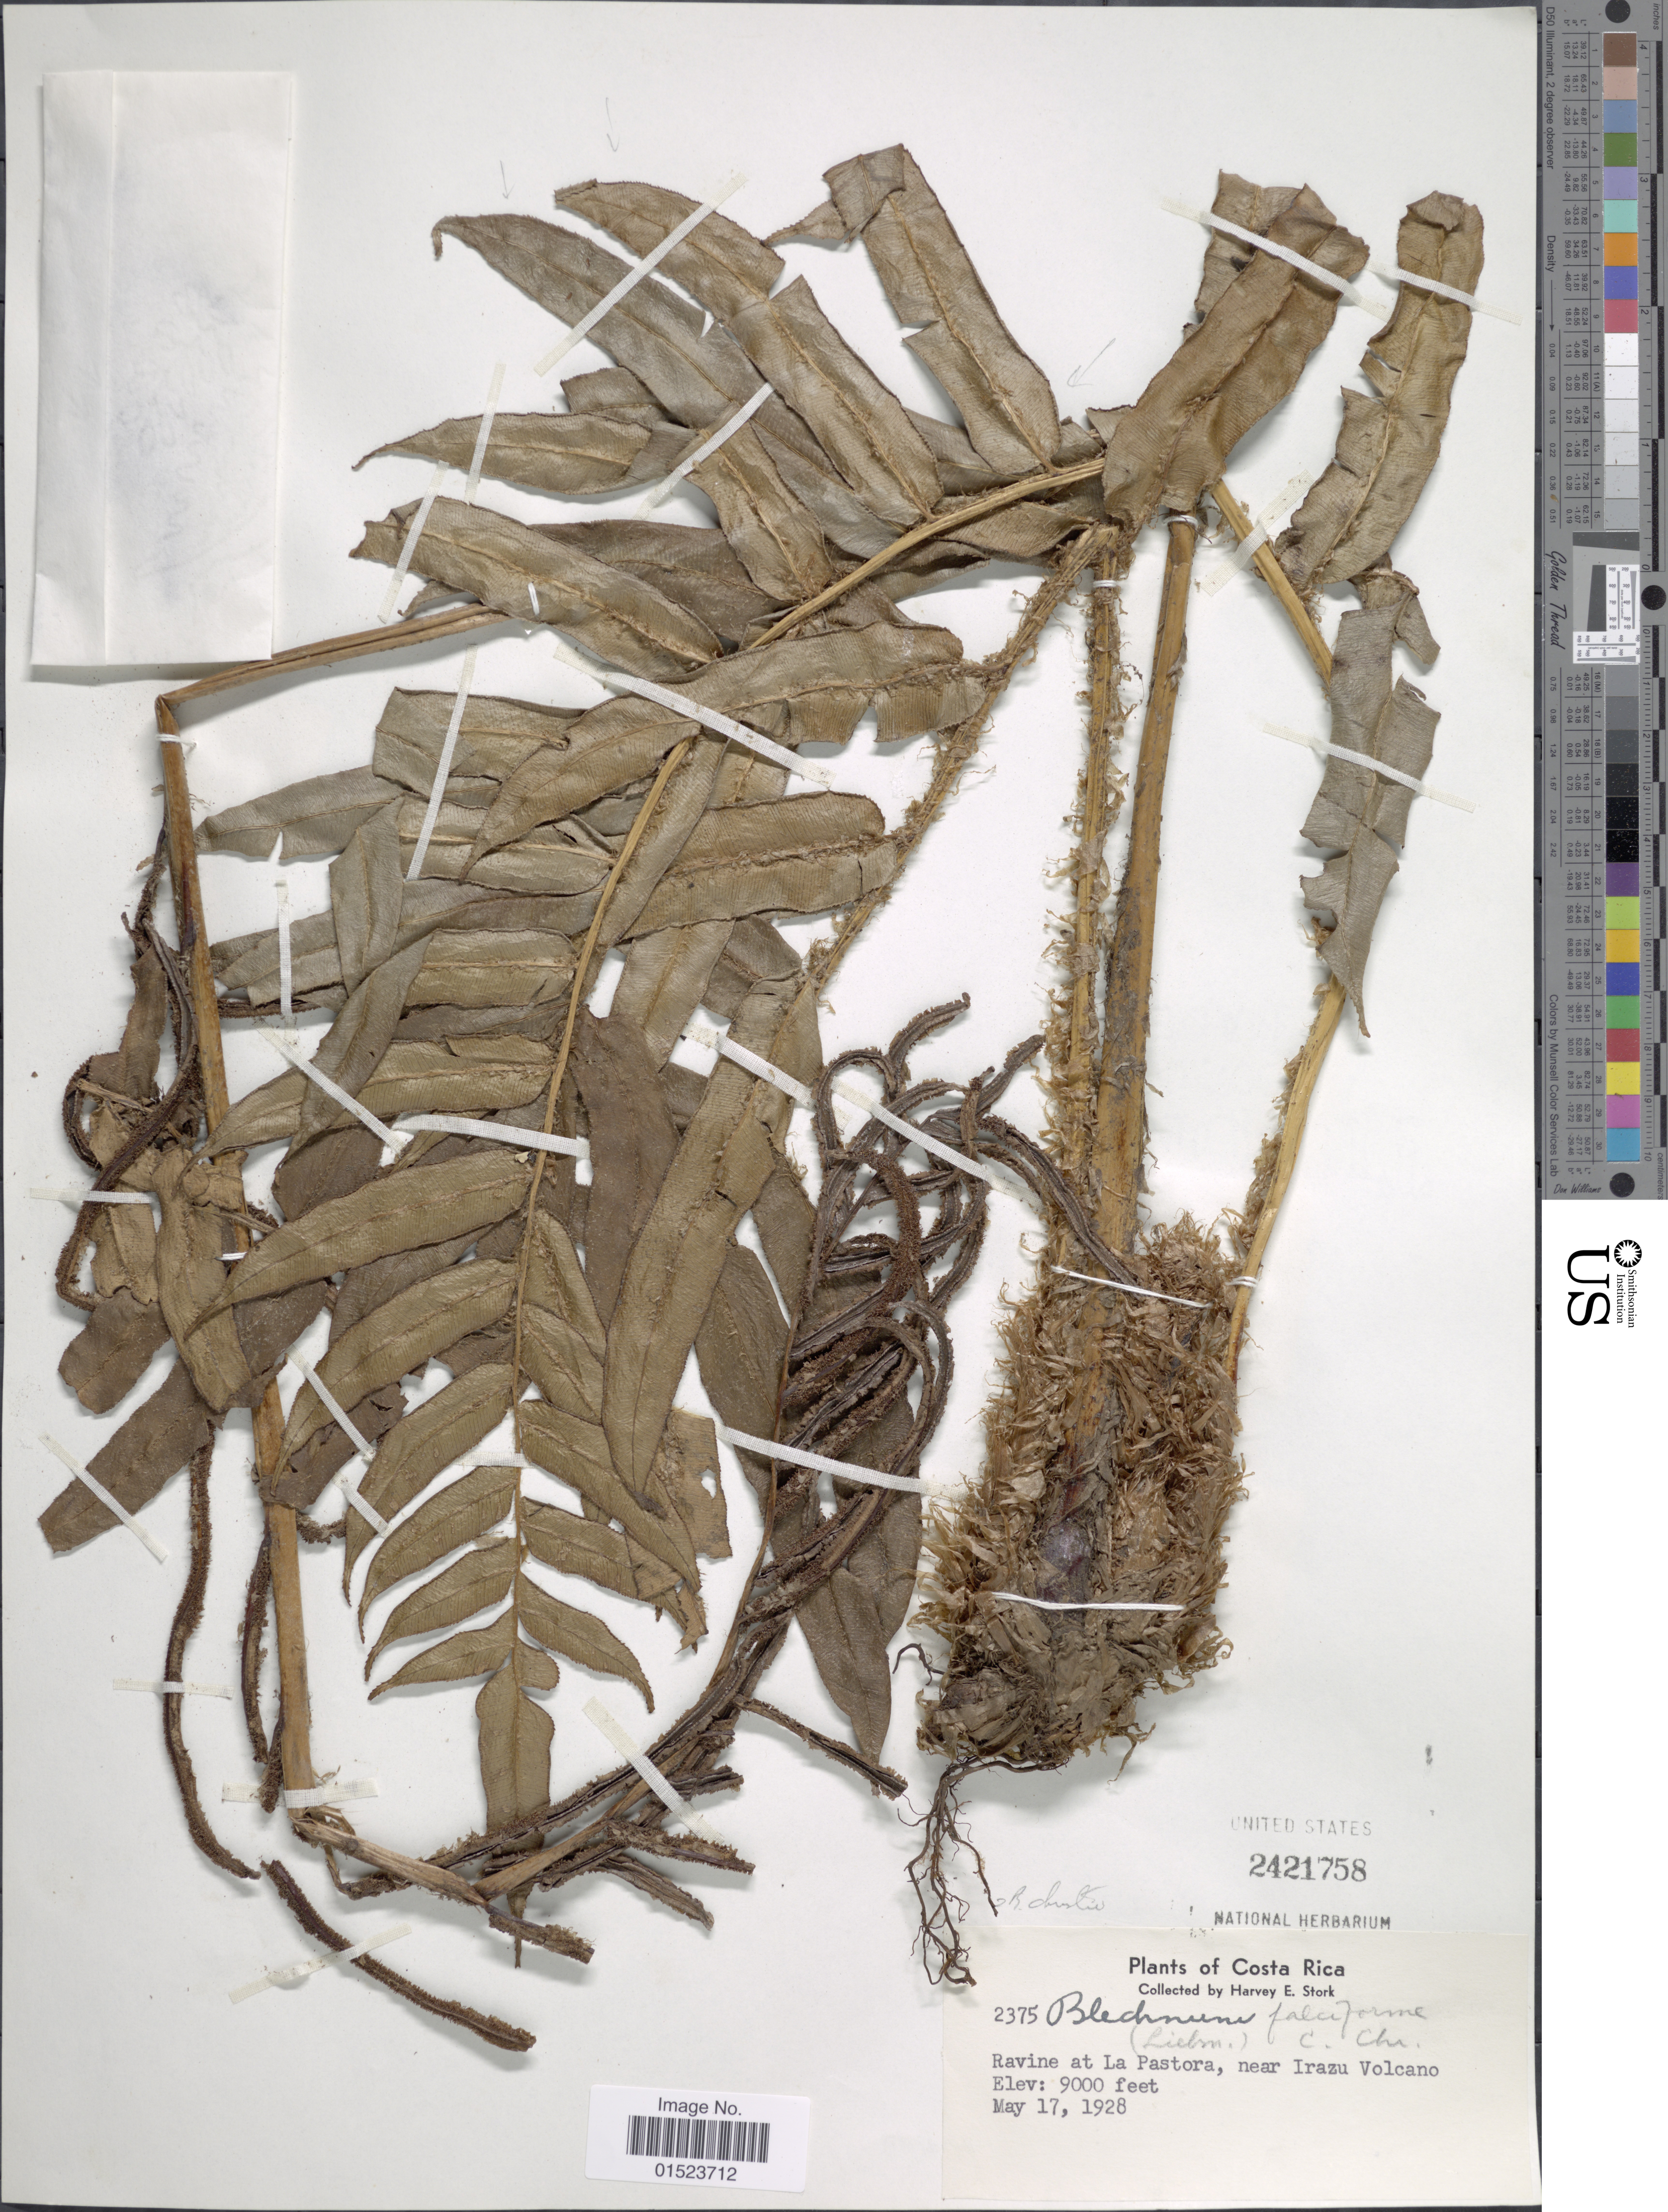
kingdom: Plantae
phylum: Tracheophyta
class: Polypodiopsida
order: Polypodiales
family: Blechnaceae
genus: Blechnum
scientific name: Blechnum christii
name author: C. Chr.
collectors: H. E. Stork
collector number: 2375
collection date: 1928-05-17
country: Costa Rica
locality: Ravine at La Pastora, near Irazu Volcano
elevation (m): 2743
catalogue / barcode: US 2421758